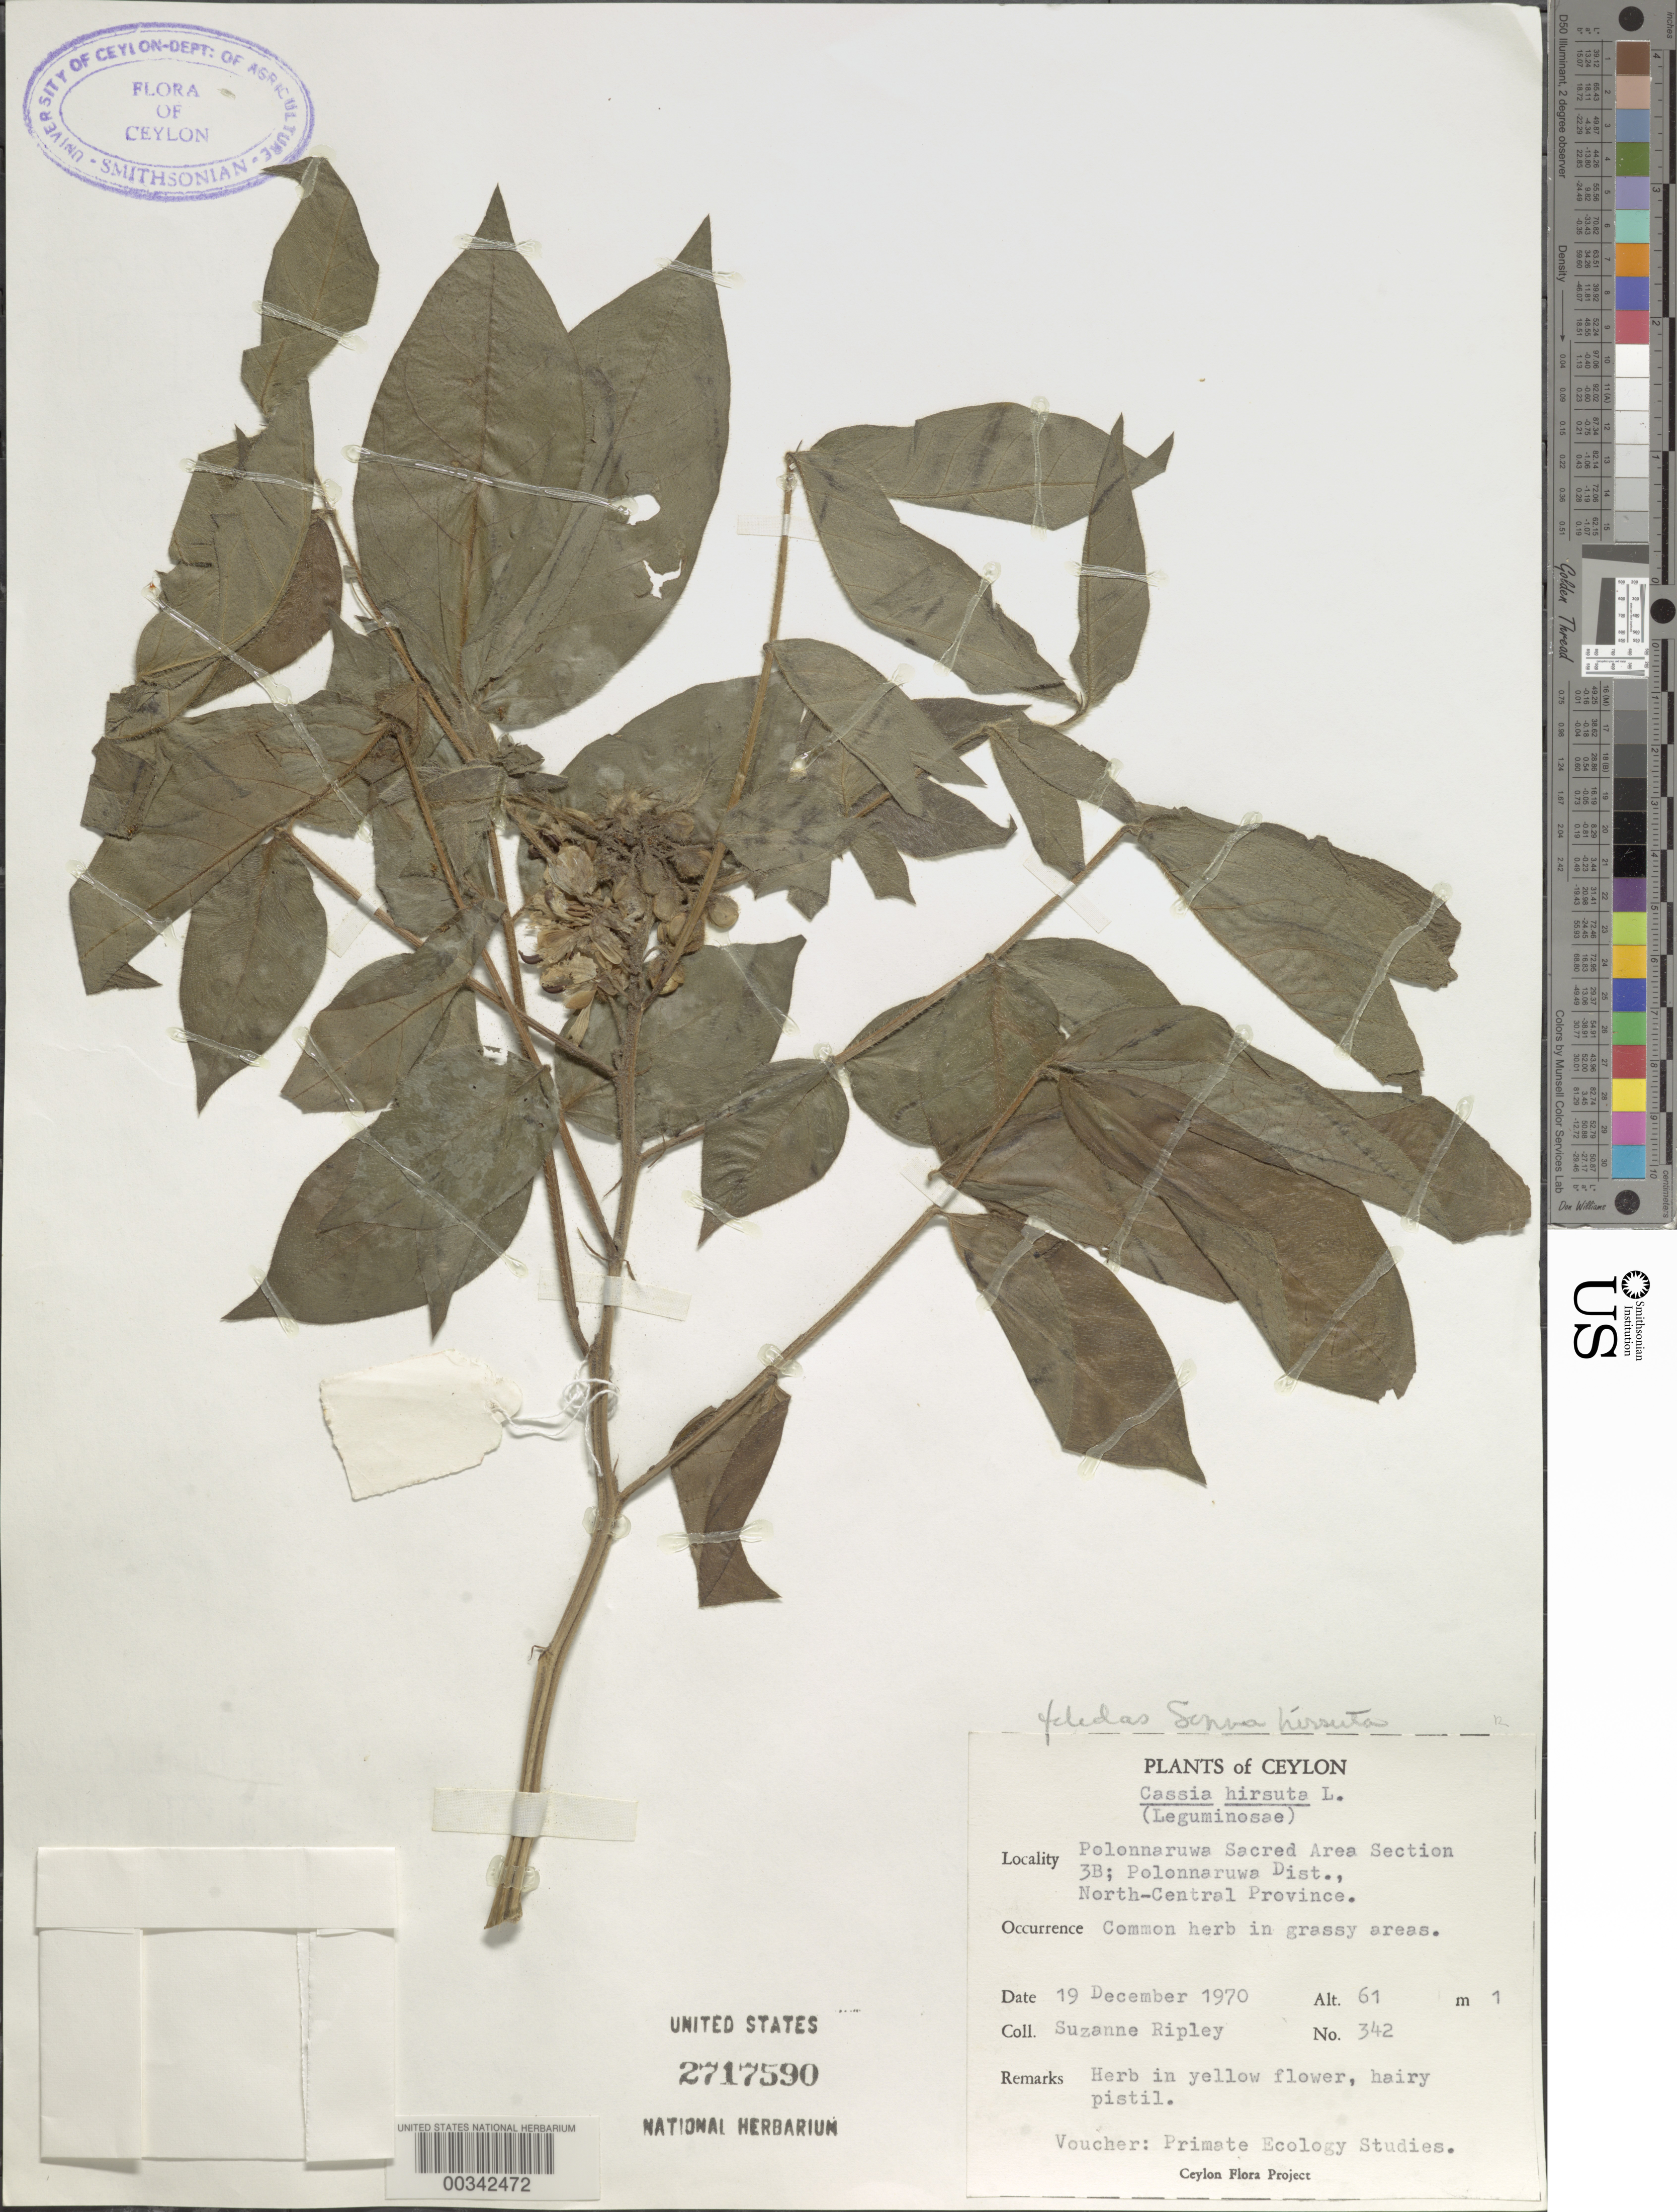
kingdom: Plantae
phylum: Tracheophyta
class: Magnoliopsida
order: Fabales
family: Fabaceae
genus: Senna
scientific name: Senna hirsuta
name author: (L.) H.S. Irwin & Barneby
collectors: S. Ripley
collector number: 342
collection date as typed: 19 Dec 1970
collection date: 1970-12-19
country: Sri Lanka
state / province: North Central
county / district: Polonnaruwa Dist.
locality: Polonnaruwa sacred area section 3b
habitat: Grassy areas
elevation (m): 61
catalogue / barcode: US 2717590